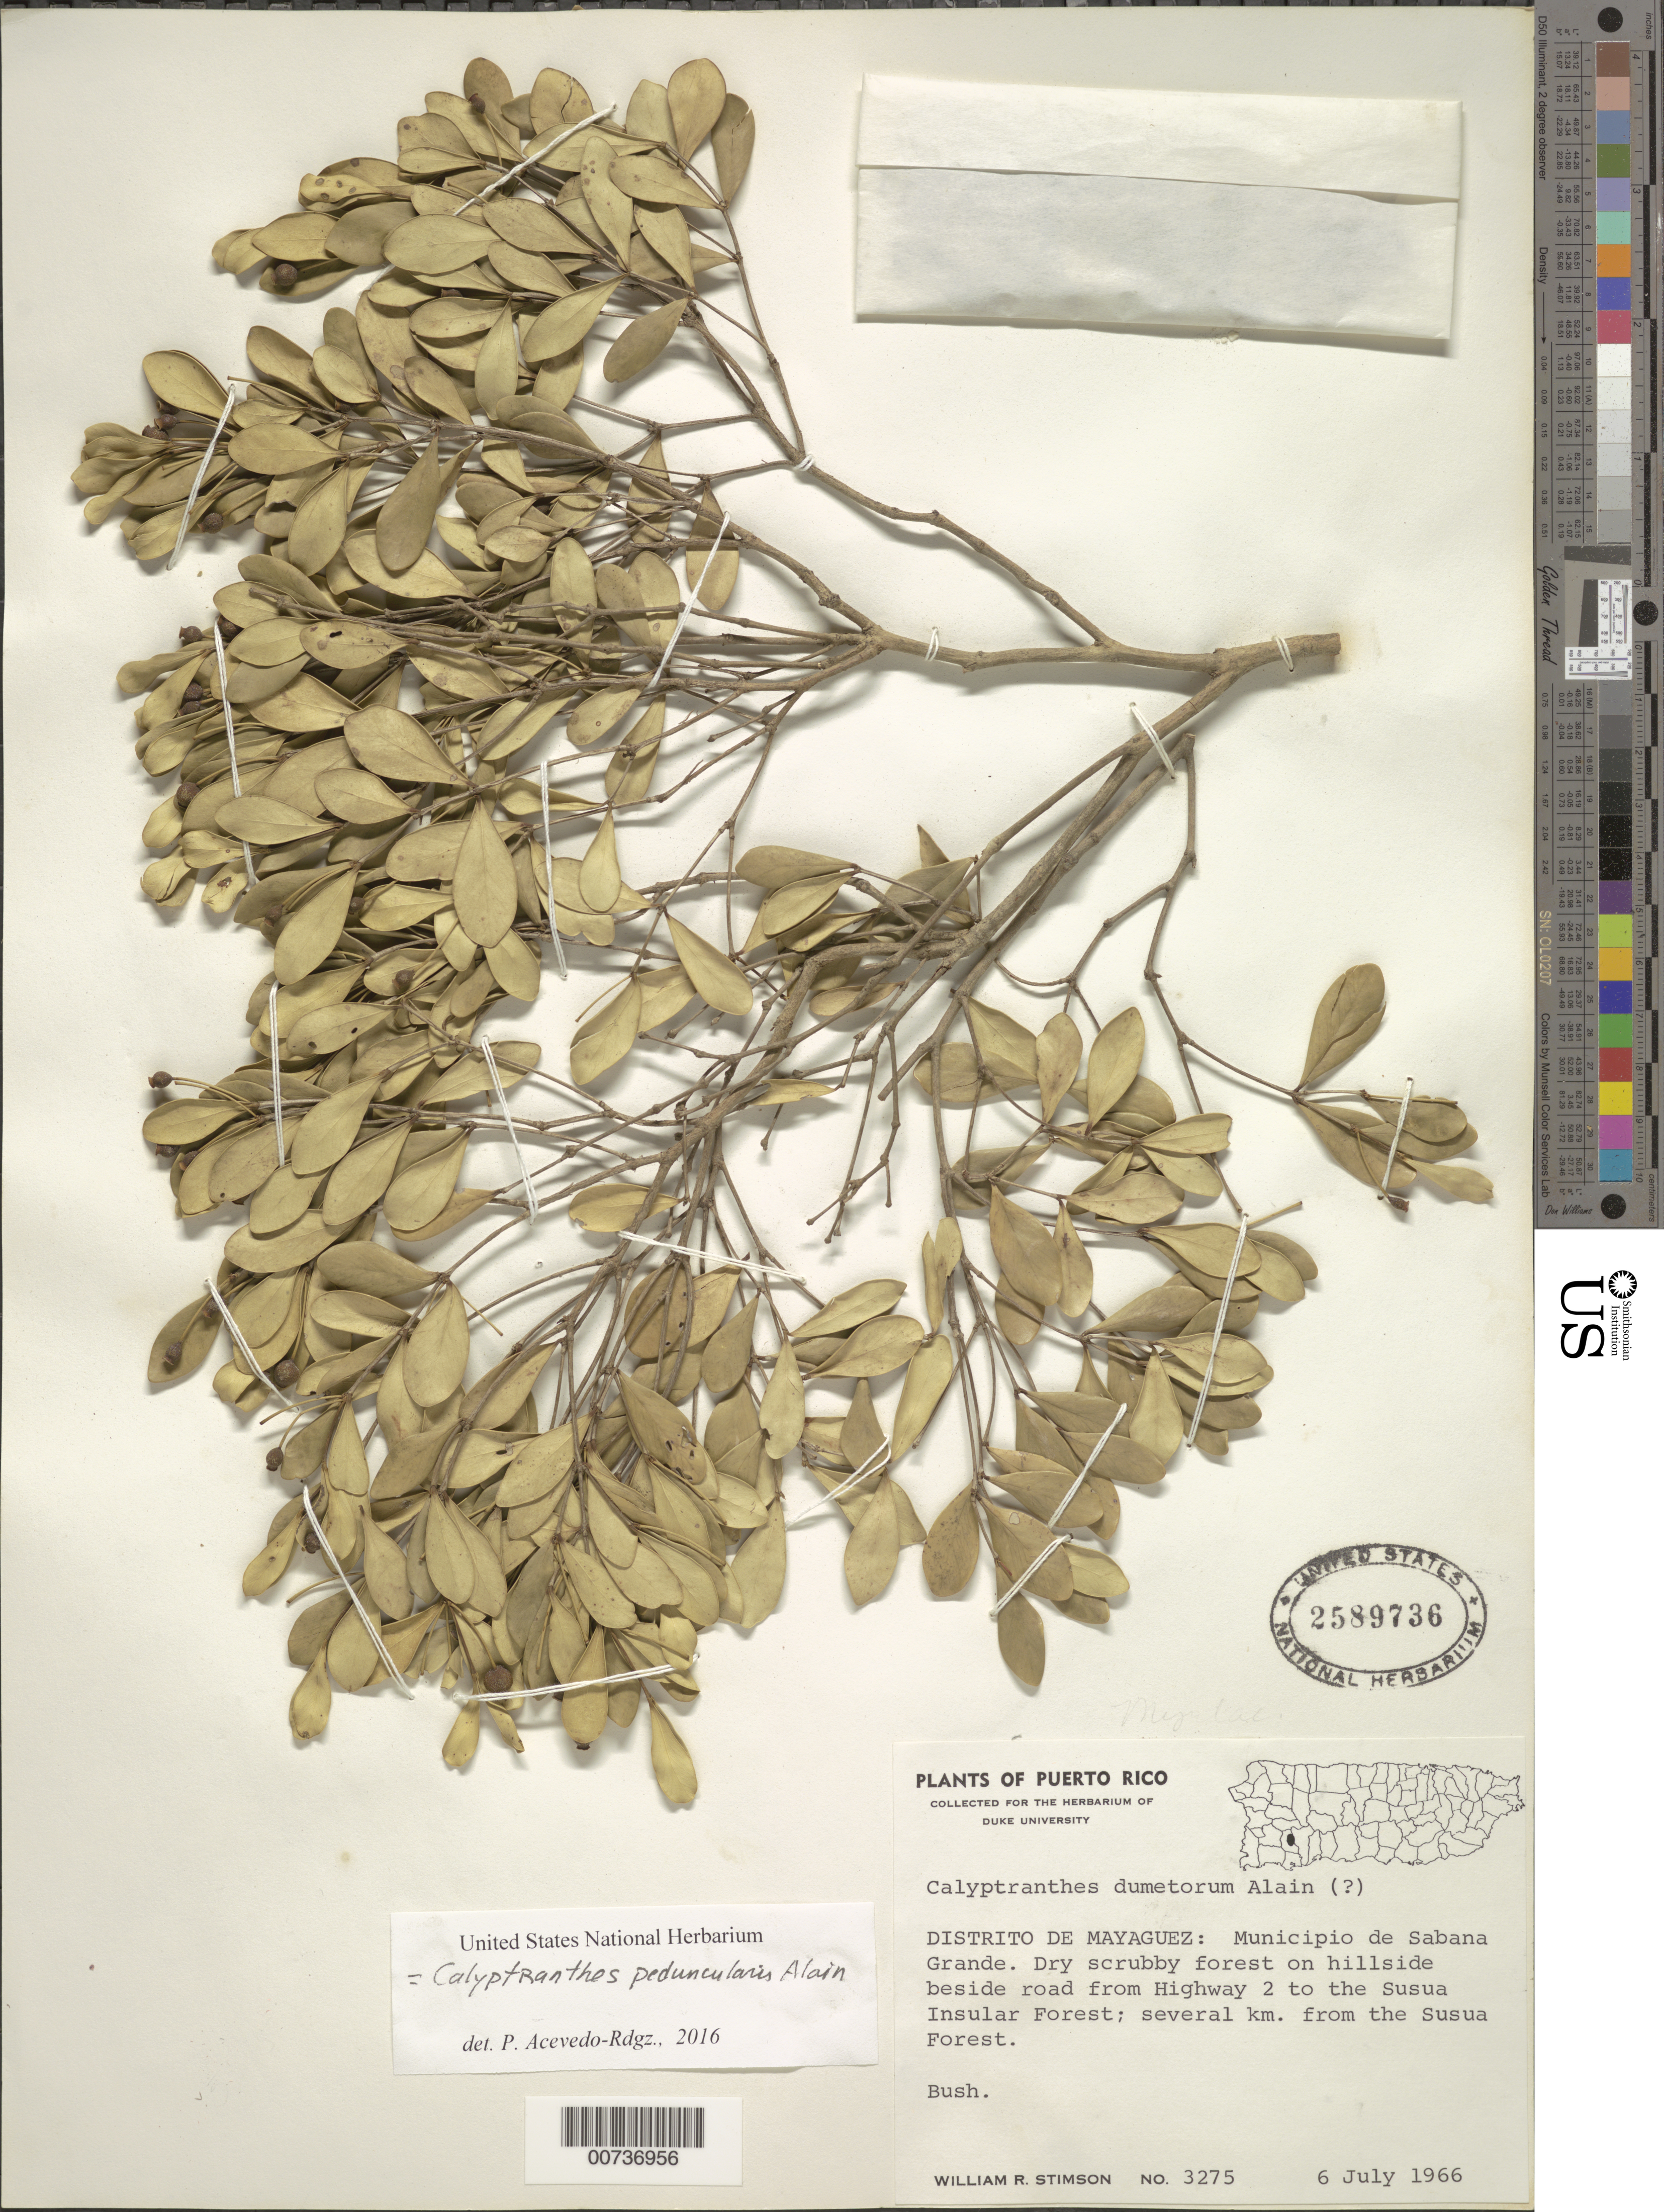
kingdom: Plantae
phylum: Tracheophyta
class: Magnoliopsida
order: Myrtales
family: Myrtaceae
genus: Myrcia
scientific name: Myrcia peduncularis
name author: (Alain) E. Lucas & Acev.-Rodr.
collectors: W. R. Stimson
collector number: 3275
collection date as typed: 06 Jul 1966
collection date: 1966-07-06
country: Puerto Rico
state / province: Sabana Grande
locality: Mun. Sabana Grande. From Highway 2 to the Susúa Insular Forest, several km from the Susúa Forest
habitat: Dry scrubby forest on hillside beside road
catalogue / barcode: US 2589736